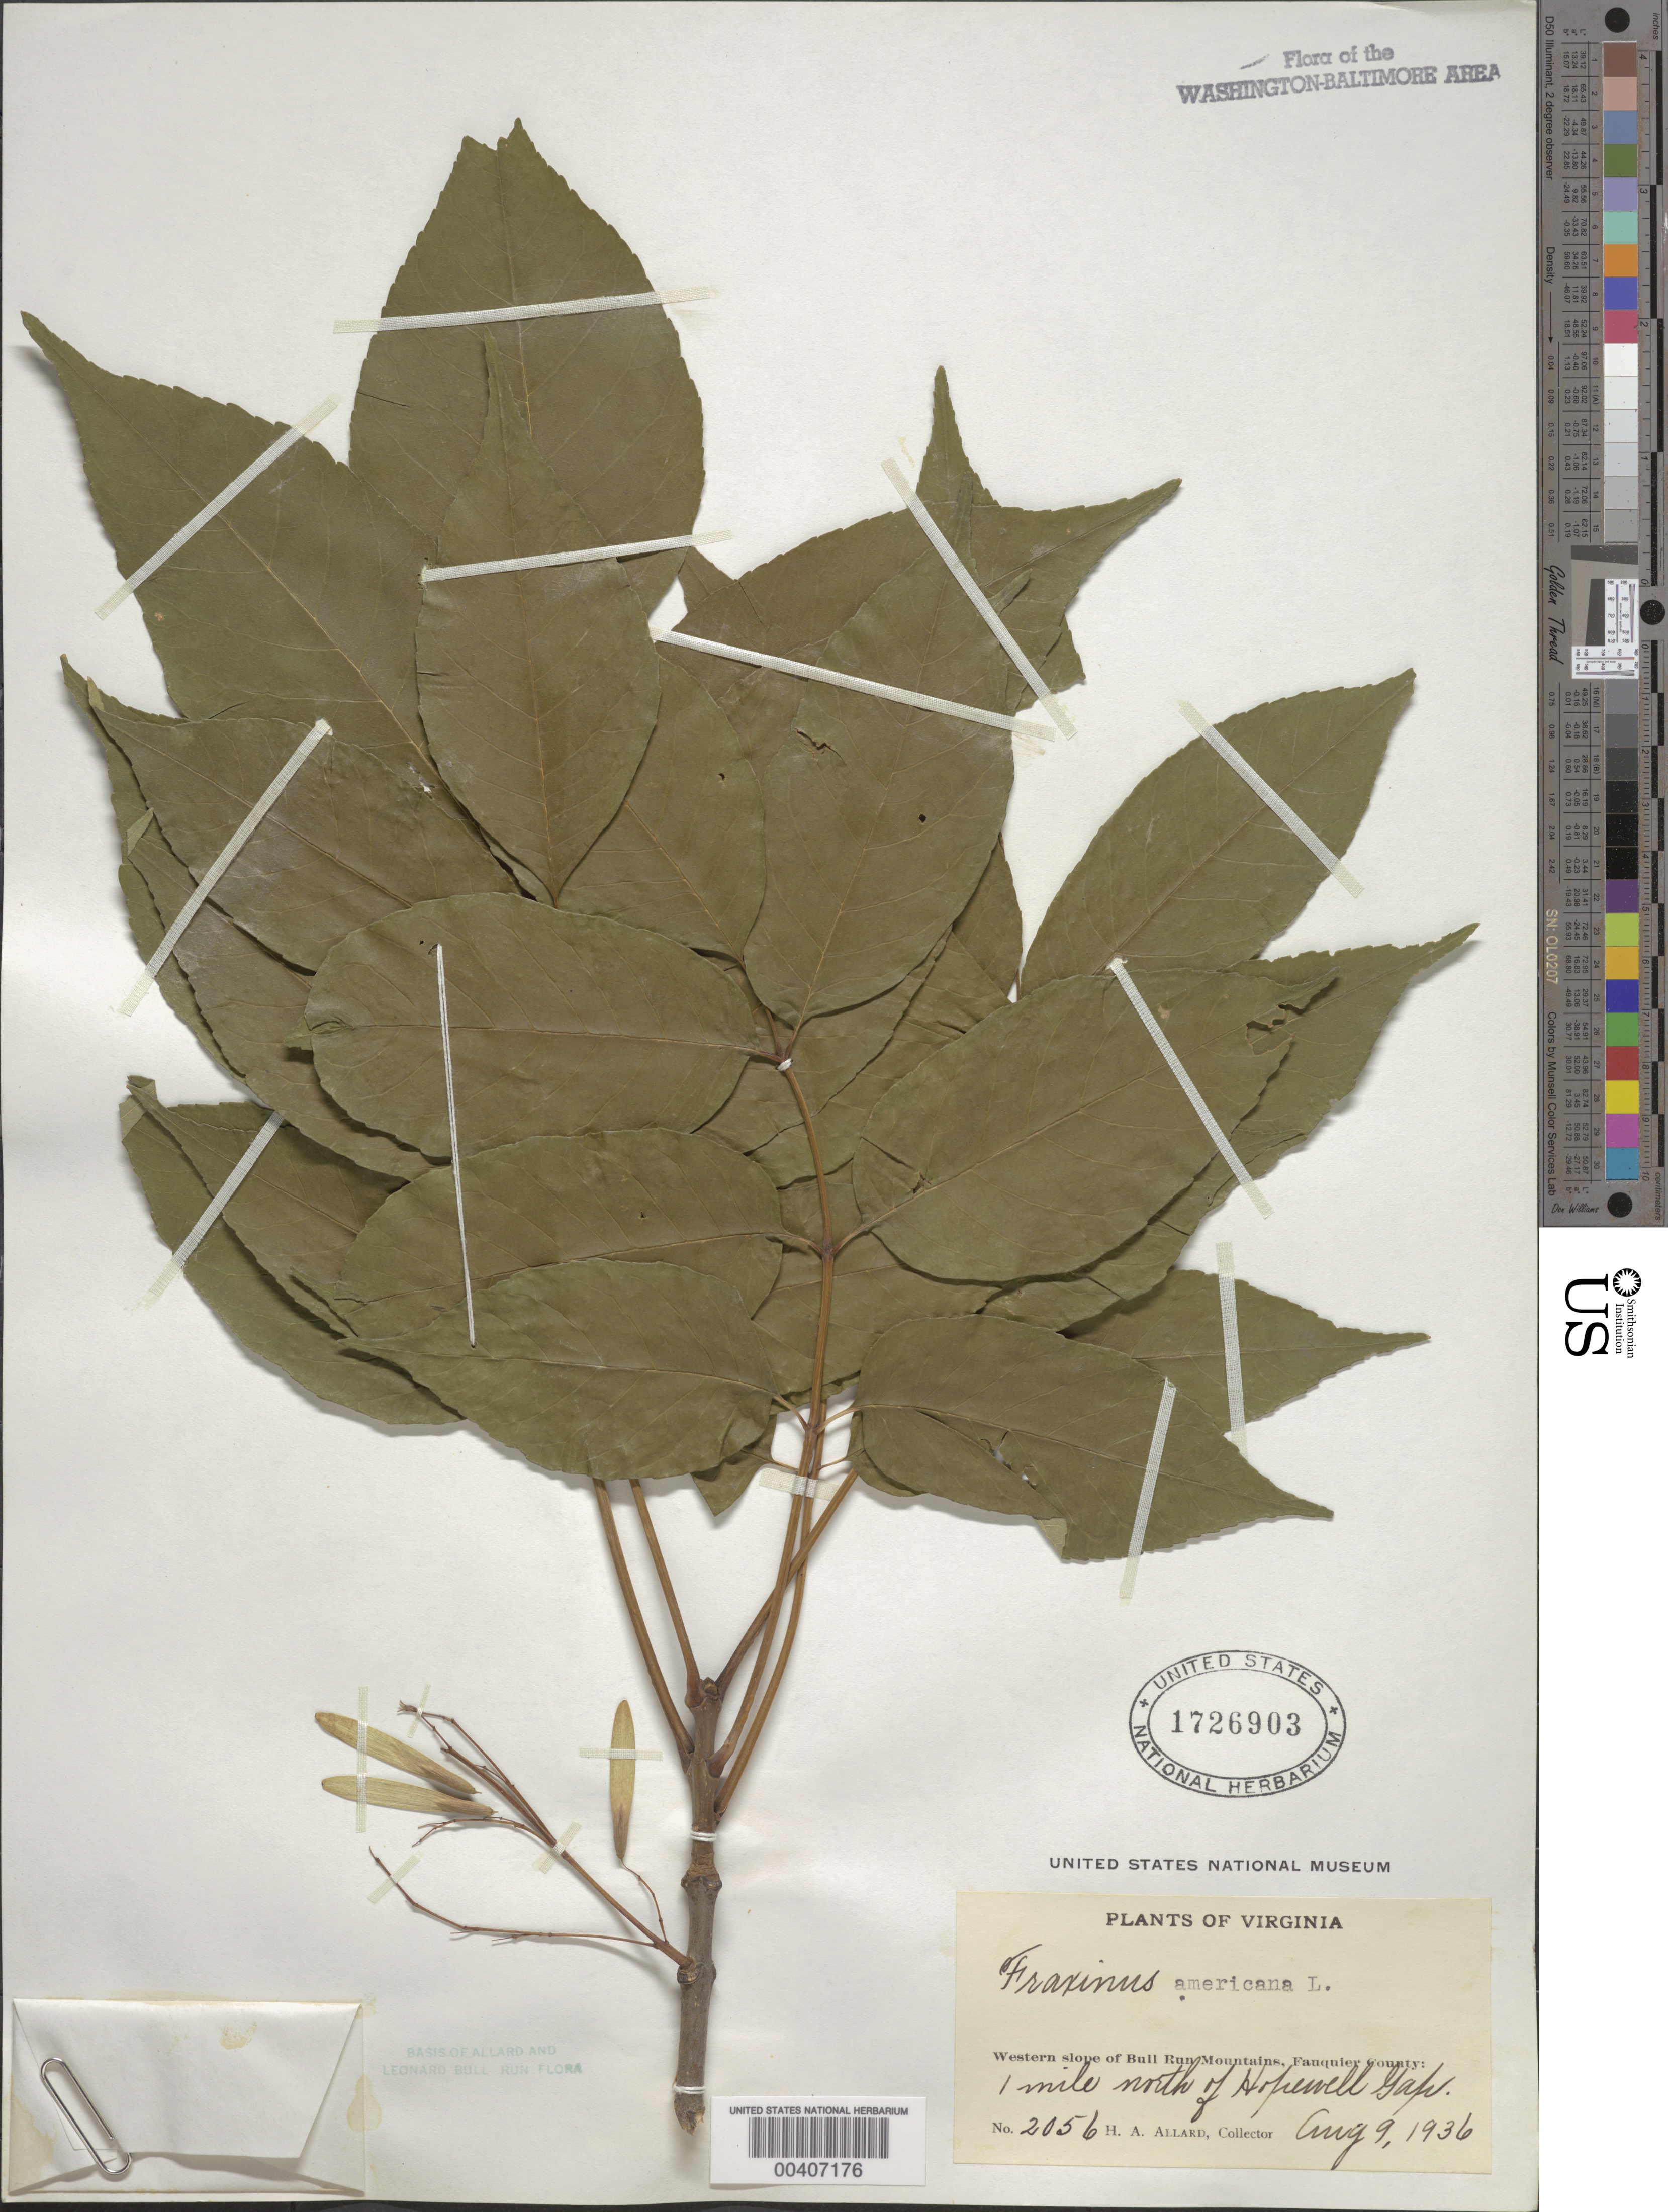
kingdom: Plantae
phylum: Tracheophyta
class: Magnoliopsida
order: Lamiales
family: Oleaceae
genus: Fraxinus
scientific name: Fraxinus americana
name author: L.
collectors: H. A. Allard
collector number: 2056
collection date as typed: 09 Aug 1936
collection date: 1936-08-09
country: United States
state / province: Virginia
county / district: Fauquier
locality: North of Hopewell Gap, western slope of Bull Run Mountains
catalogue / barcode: US 1726903